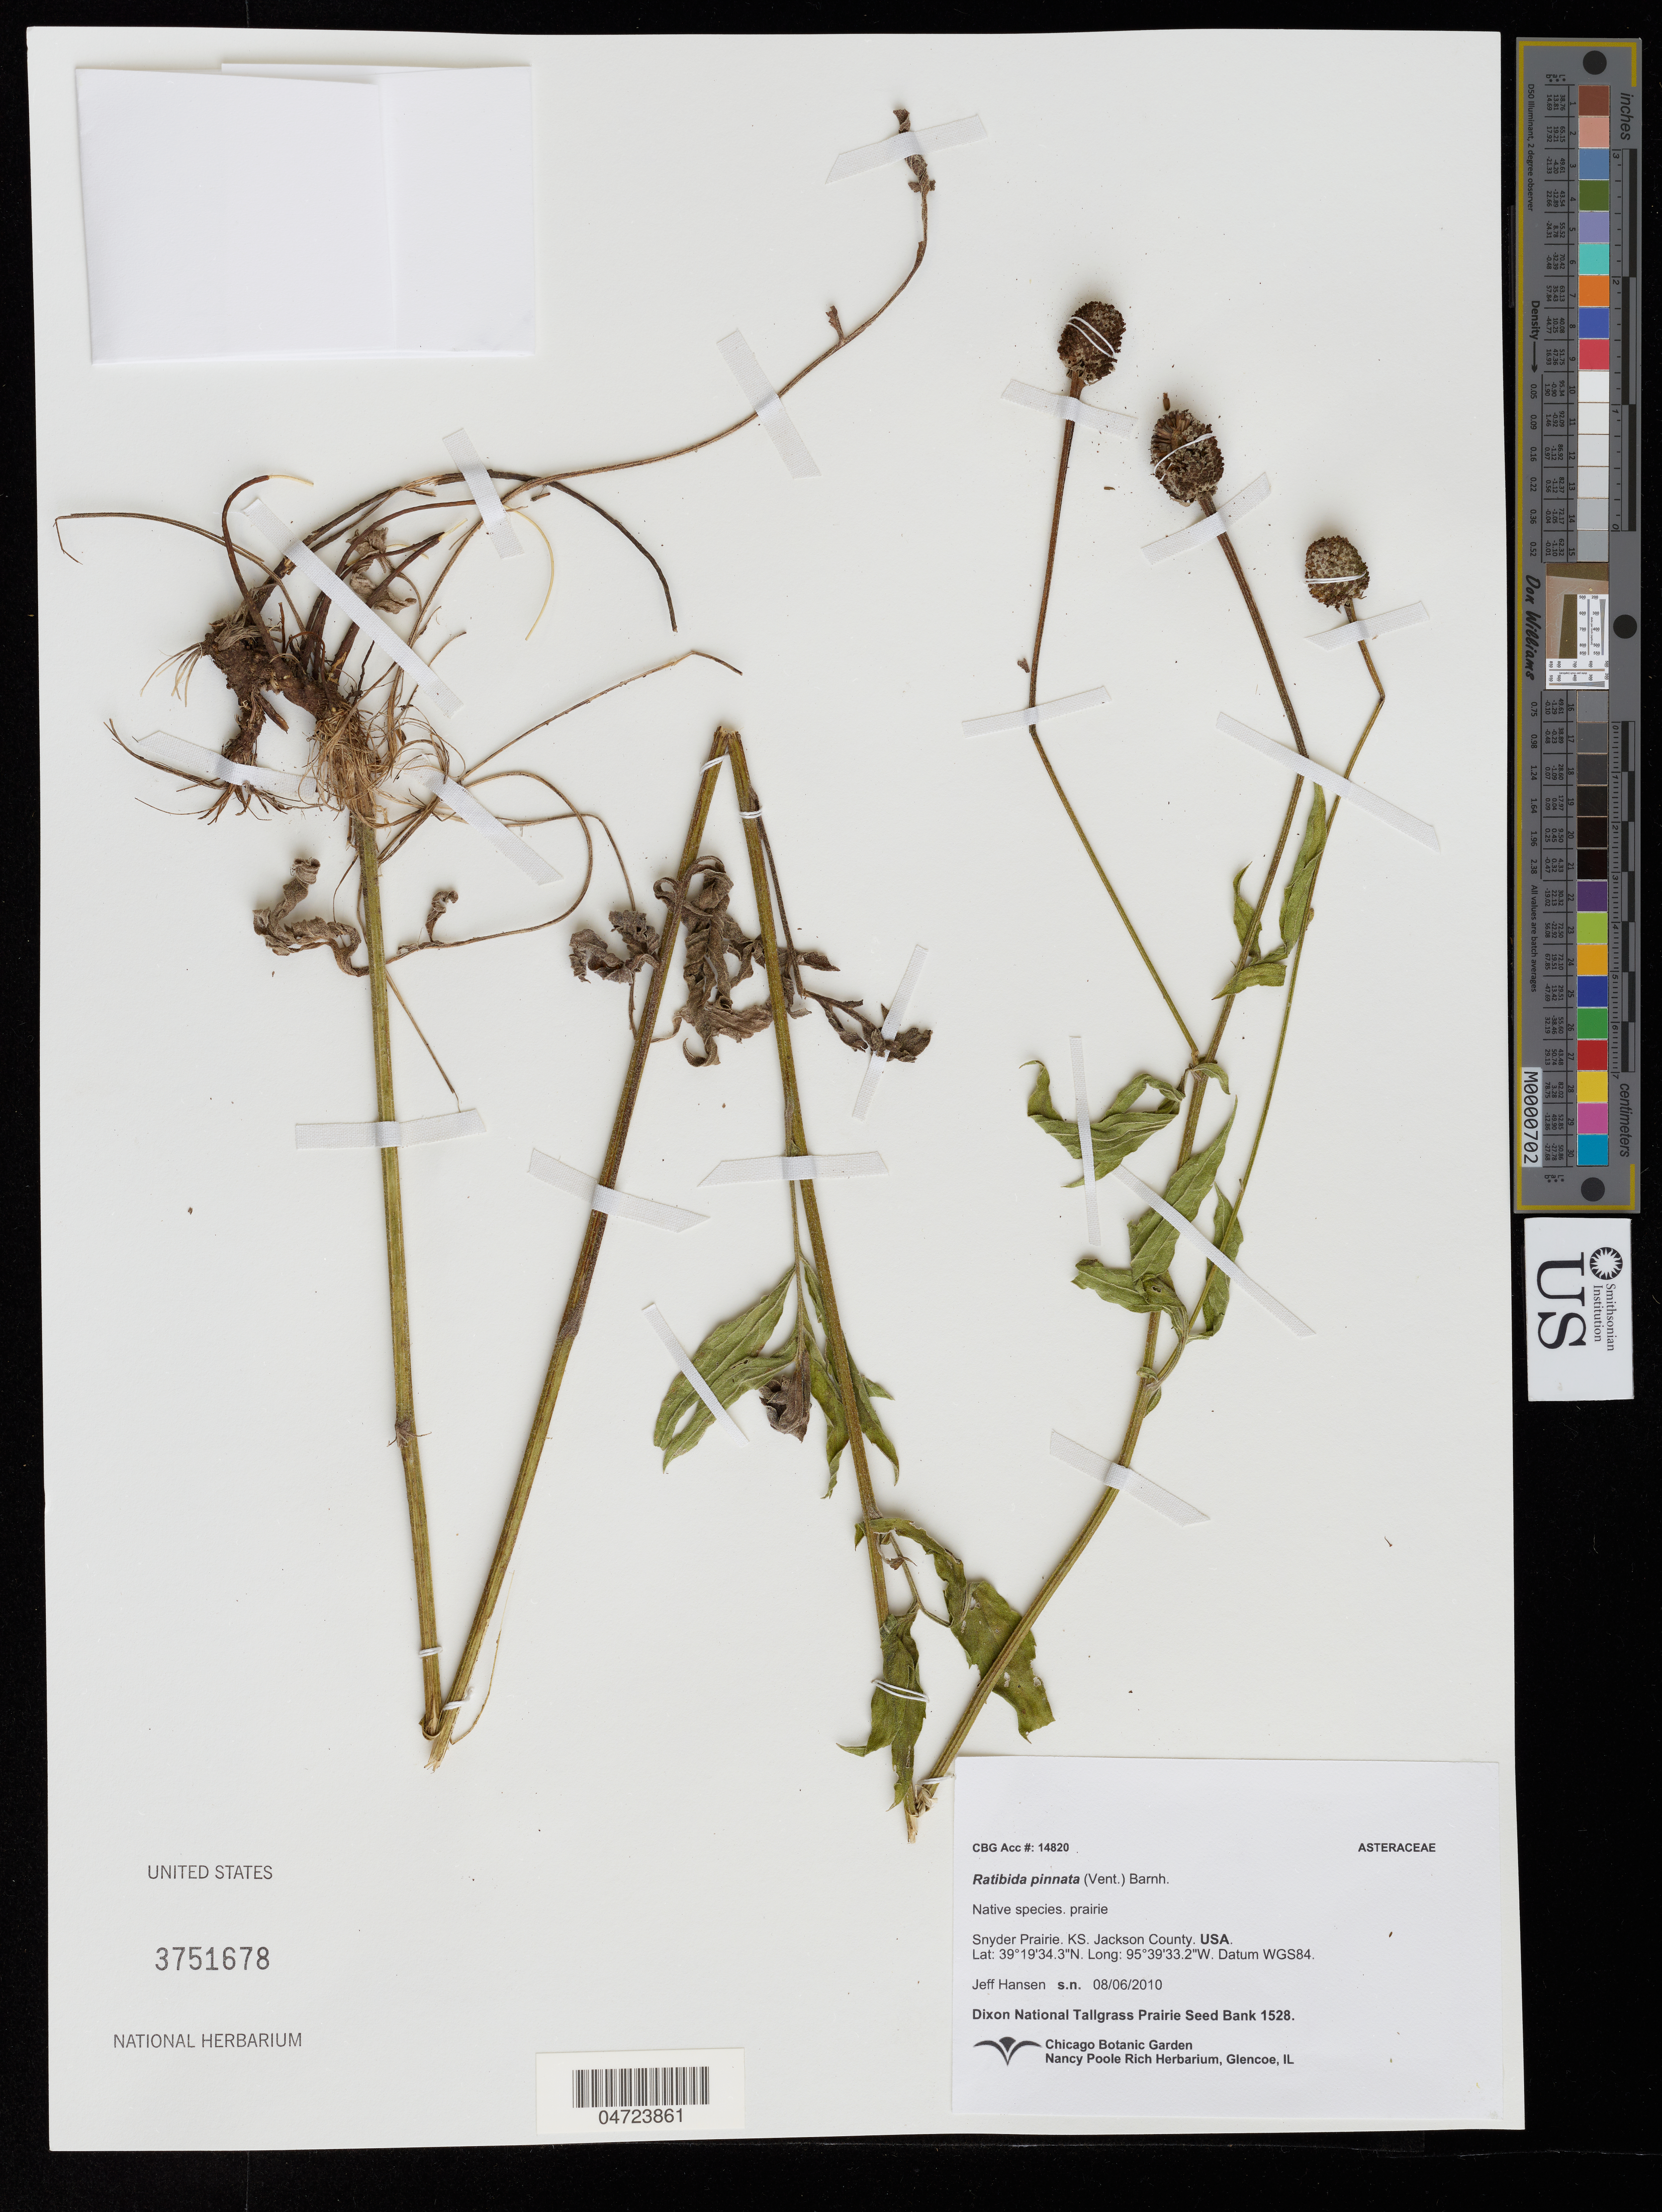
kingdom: Plantae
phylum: Tracheophyta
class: Magnoliopsida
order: Asterales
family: Asteraceae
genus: Ratibida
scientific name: Ratibida pinnata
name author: (Vent.) Barnhart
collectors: J. Hansen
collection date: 2010-08-06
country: United States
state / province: Kansas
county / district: Jackson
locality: Snyder Prairie. Jackson County.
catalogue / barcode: US 3751678